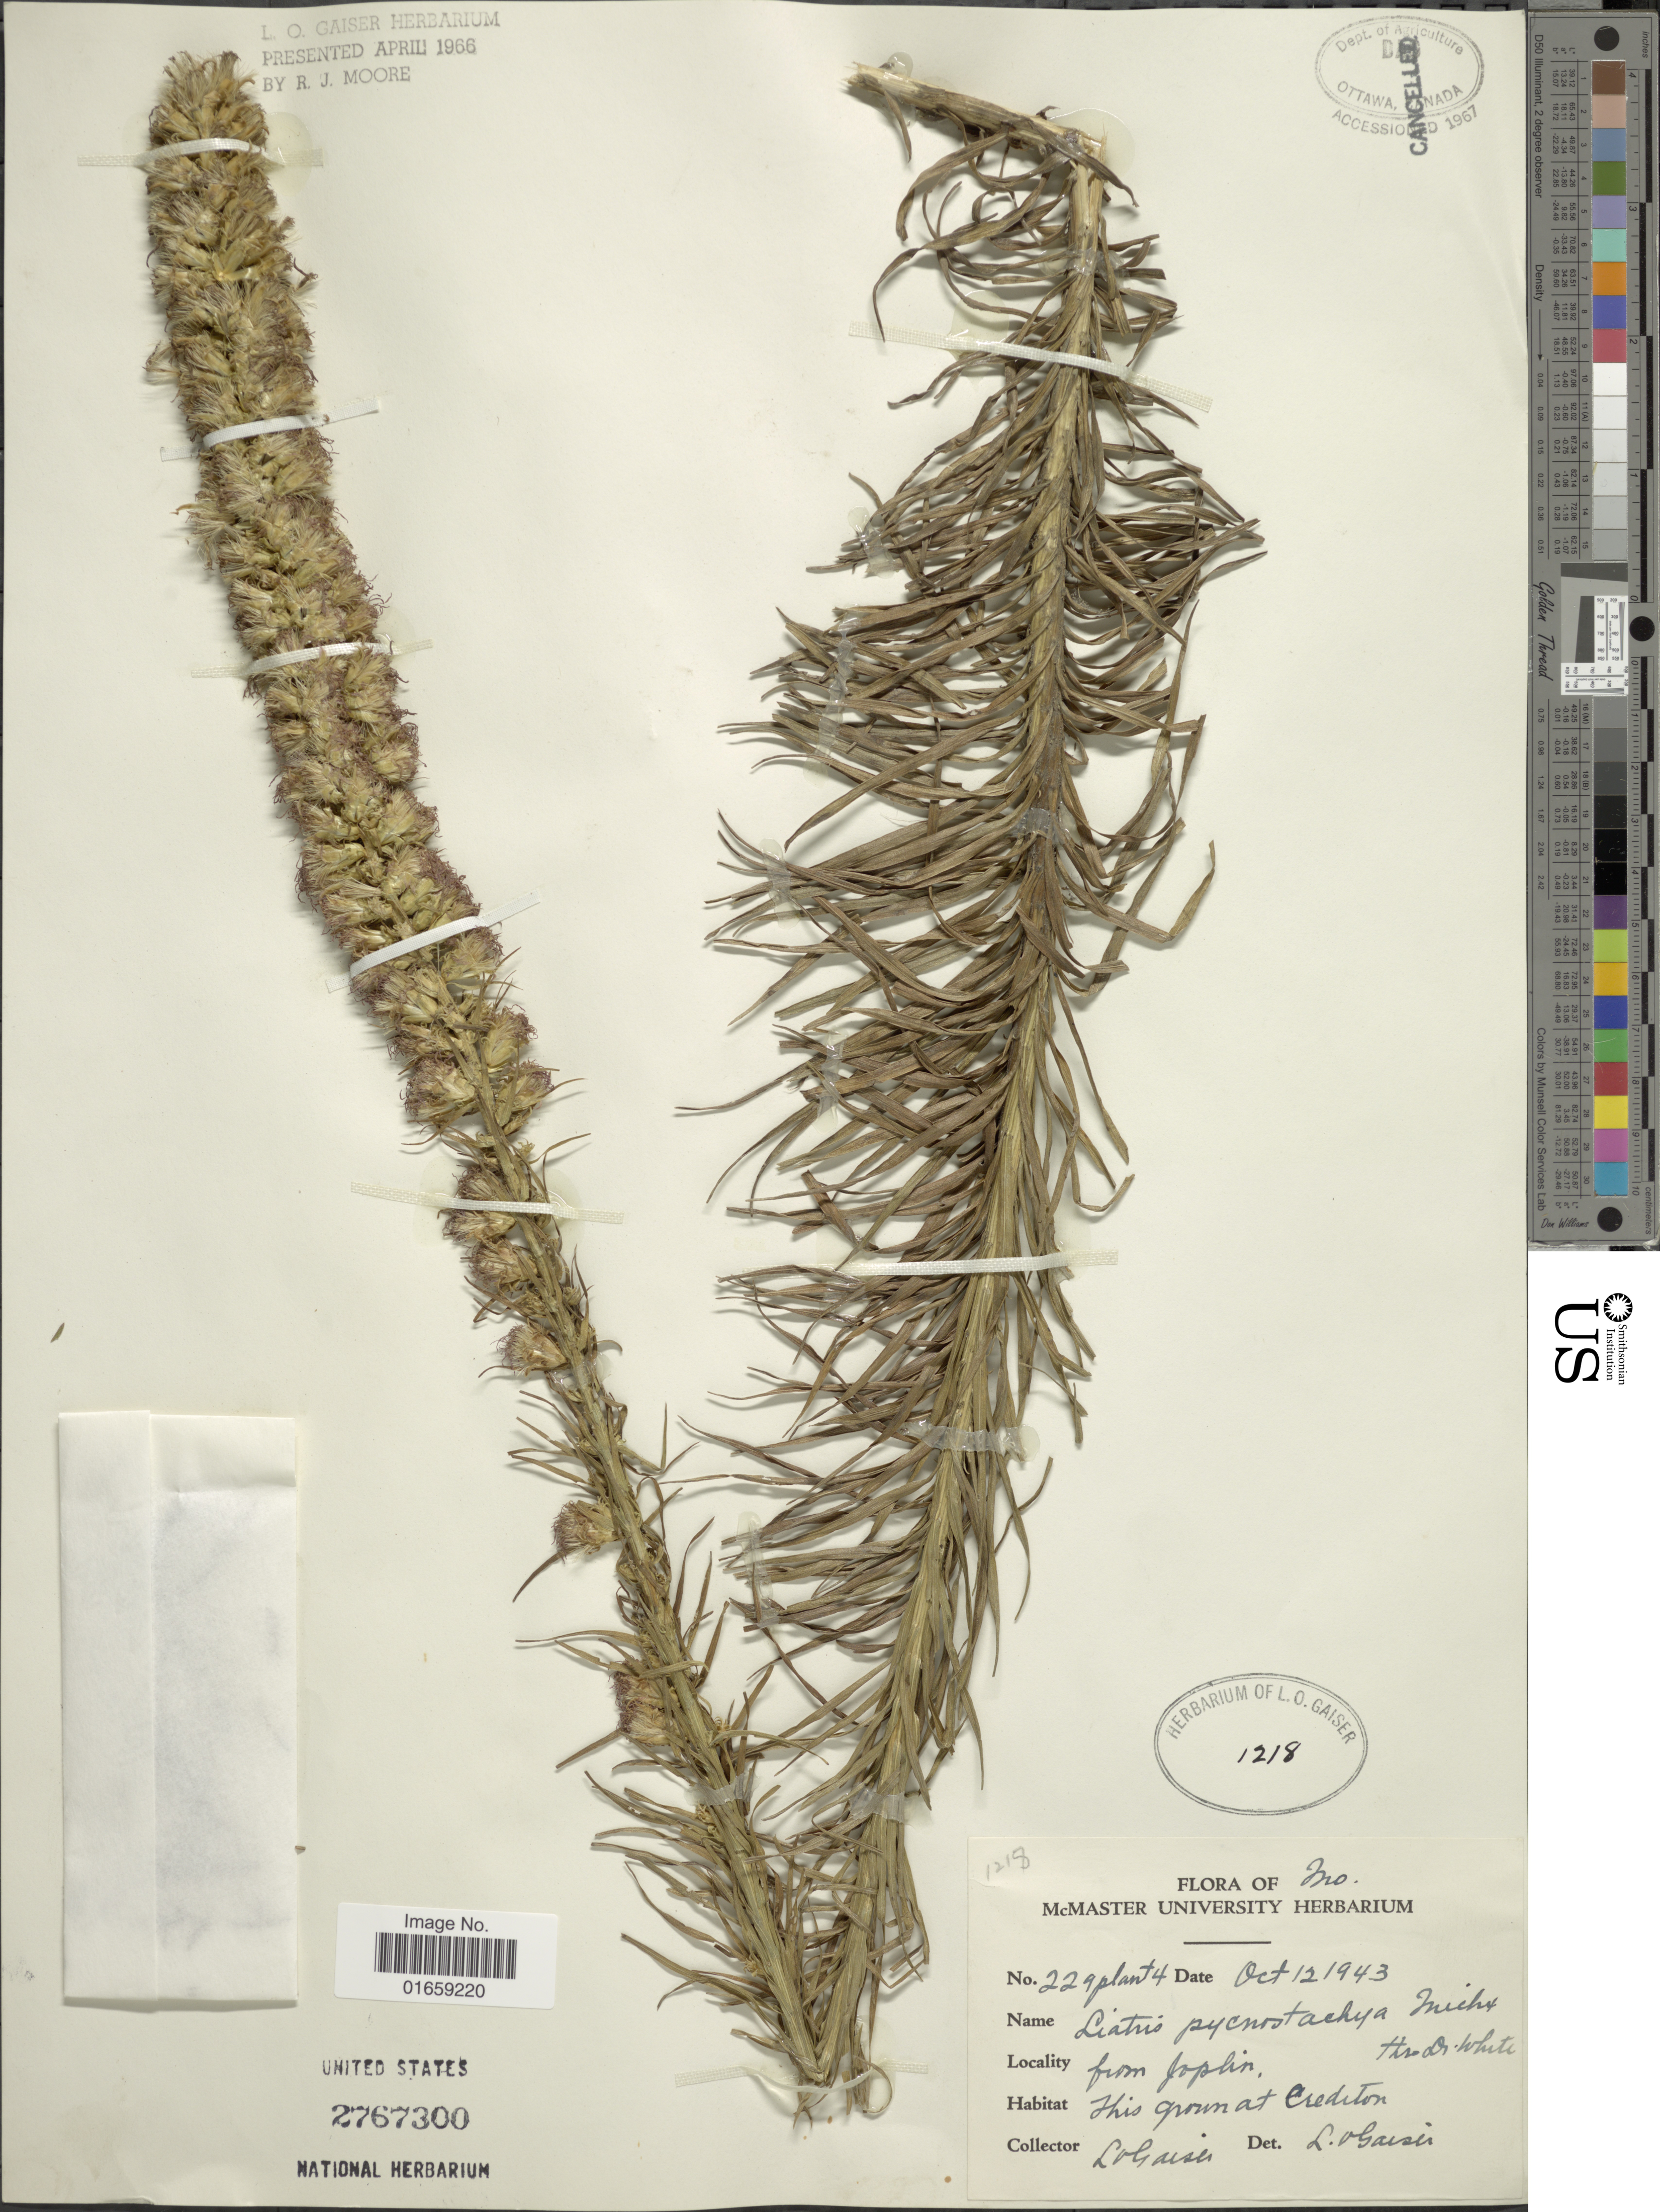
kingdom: Plantae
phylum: Tracheophyta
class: Magnoliopsida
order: Asterales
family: Asteraceae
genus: Liatris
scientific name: Liatris pycnostachya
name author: Michx.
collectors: L. Gaiser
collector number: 229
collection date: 1943-10-12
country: United States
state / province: Missouri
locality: Mo, From Jopkin, this grown at Crediton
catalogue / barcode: US 2767300